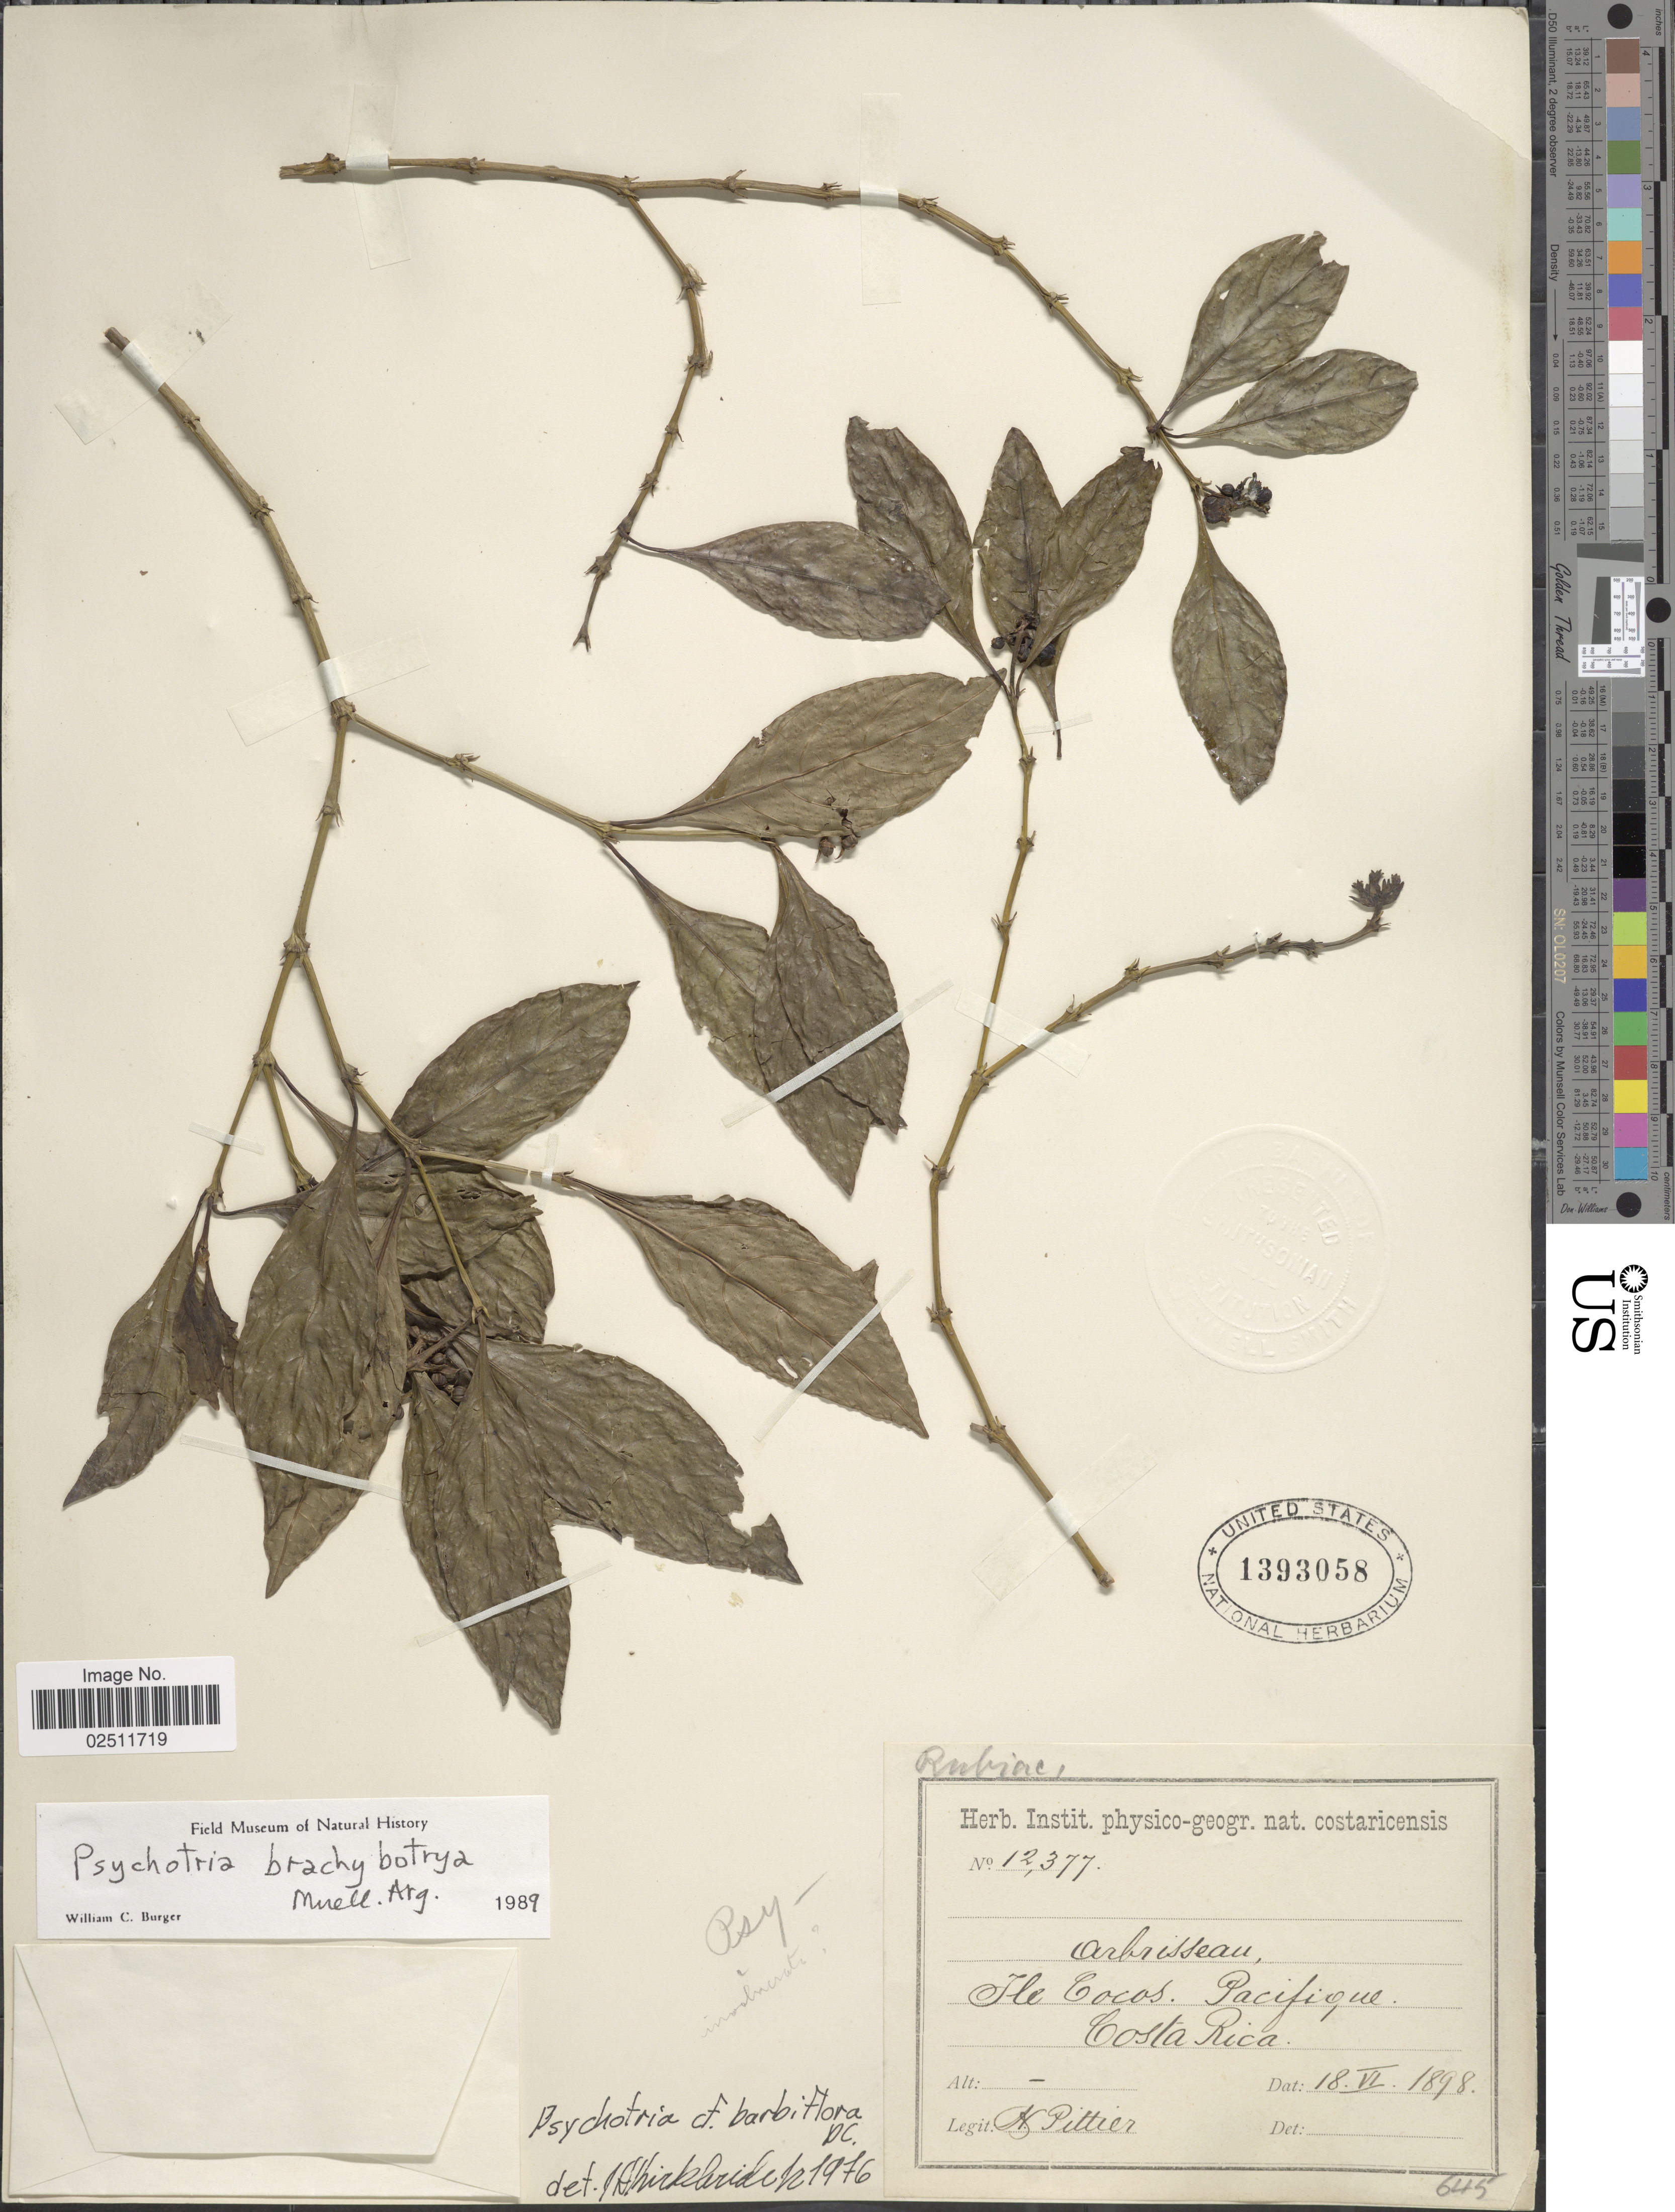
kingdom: Plantae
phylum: Tracheophyta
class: Magnoliopsida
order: Gentianales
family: Rubiaceae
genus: Psychotria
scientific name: Psychotria brachybotrya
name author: Müll. Arg.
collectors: H. F. Pittier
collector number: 12377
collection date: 1898-06-18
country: Costa Rica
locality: Ile Cocos. Pacifique.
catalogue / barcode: US 1393058